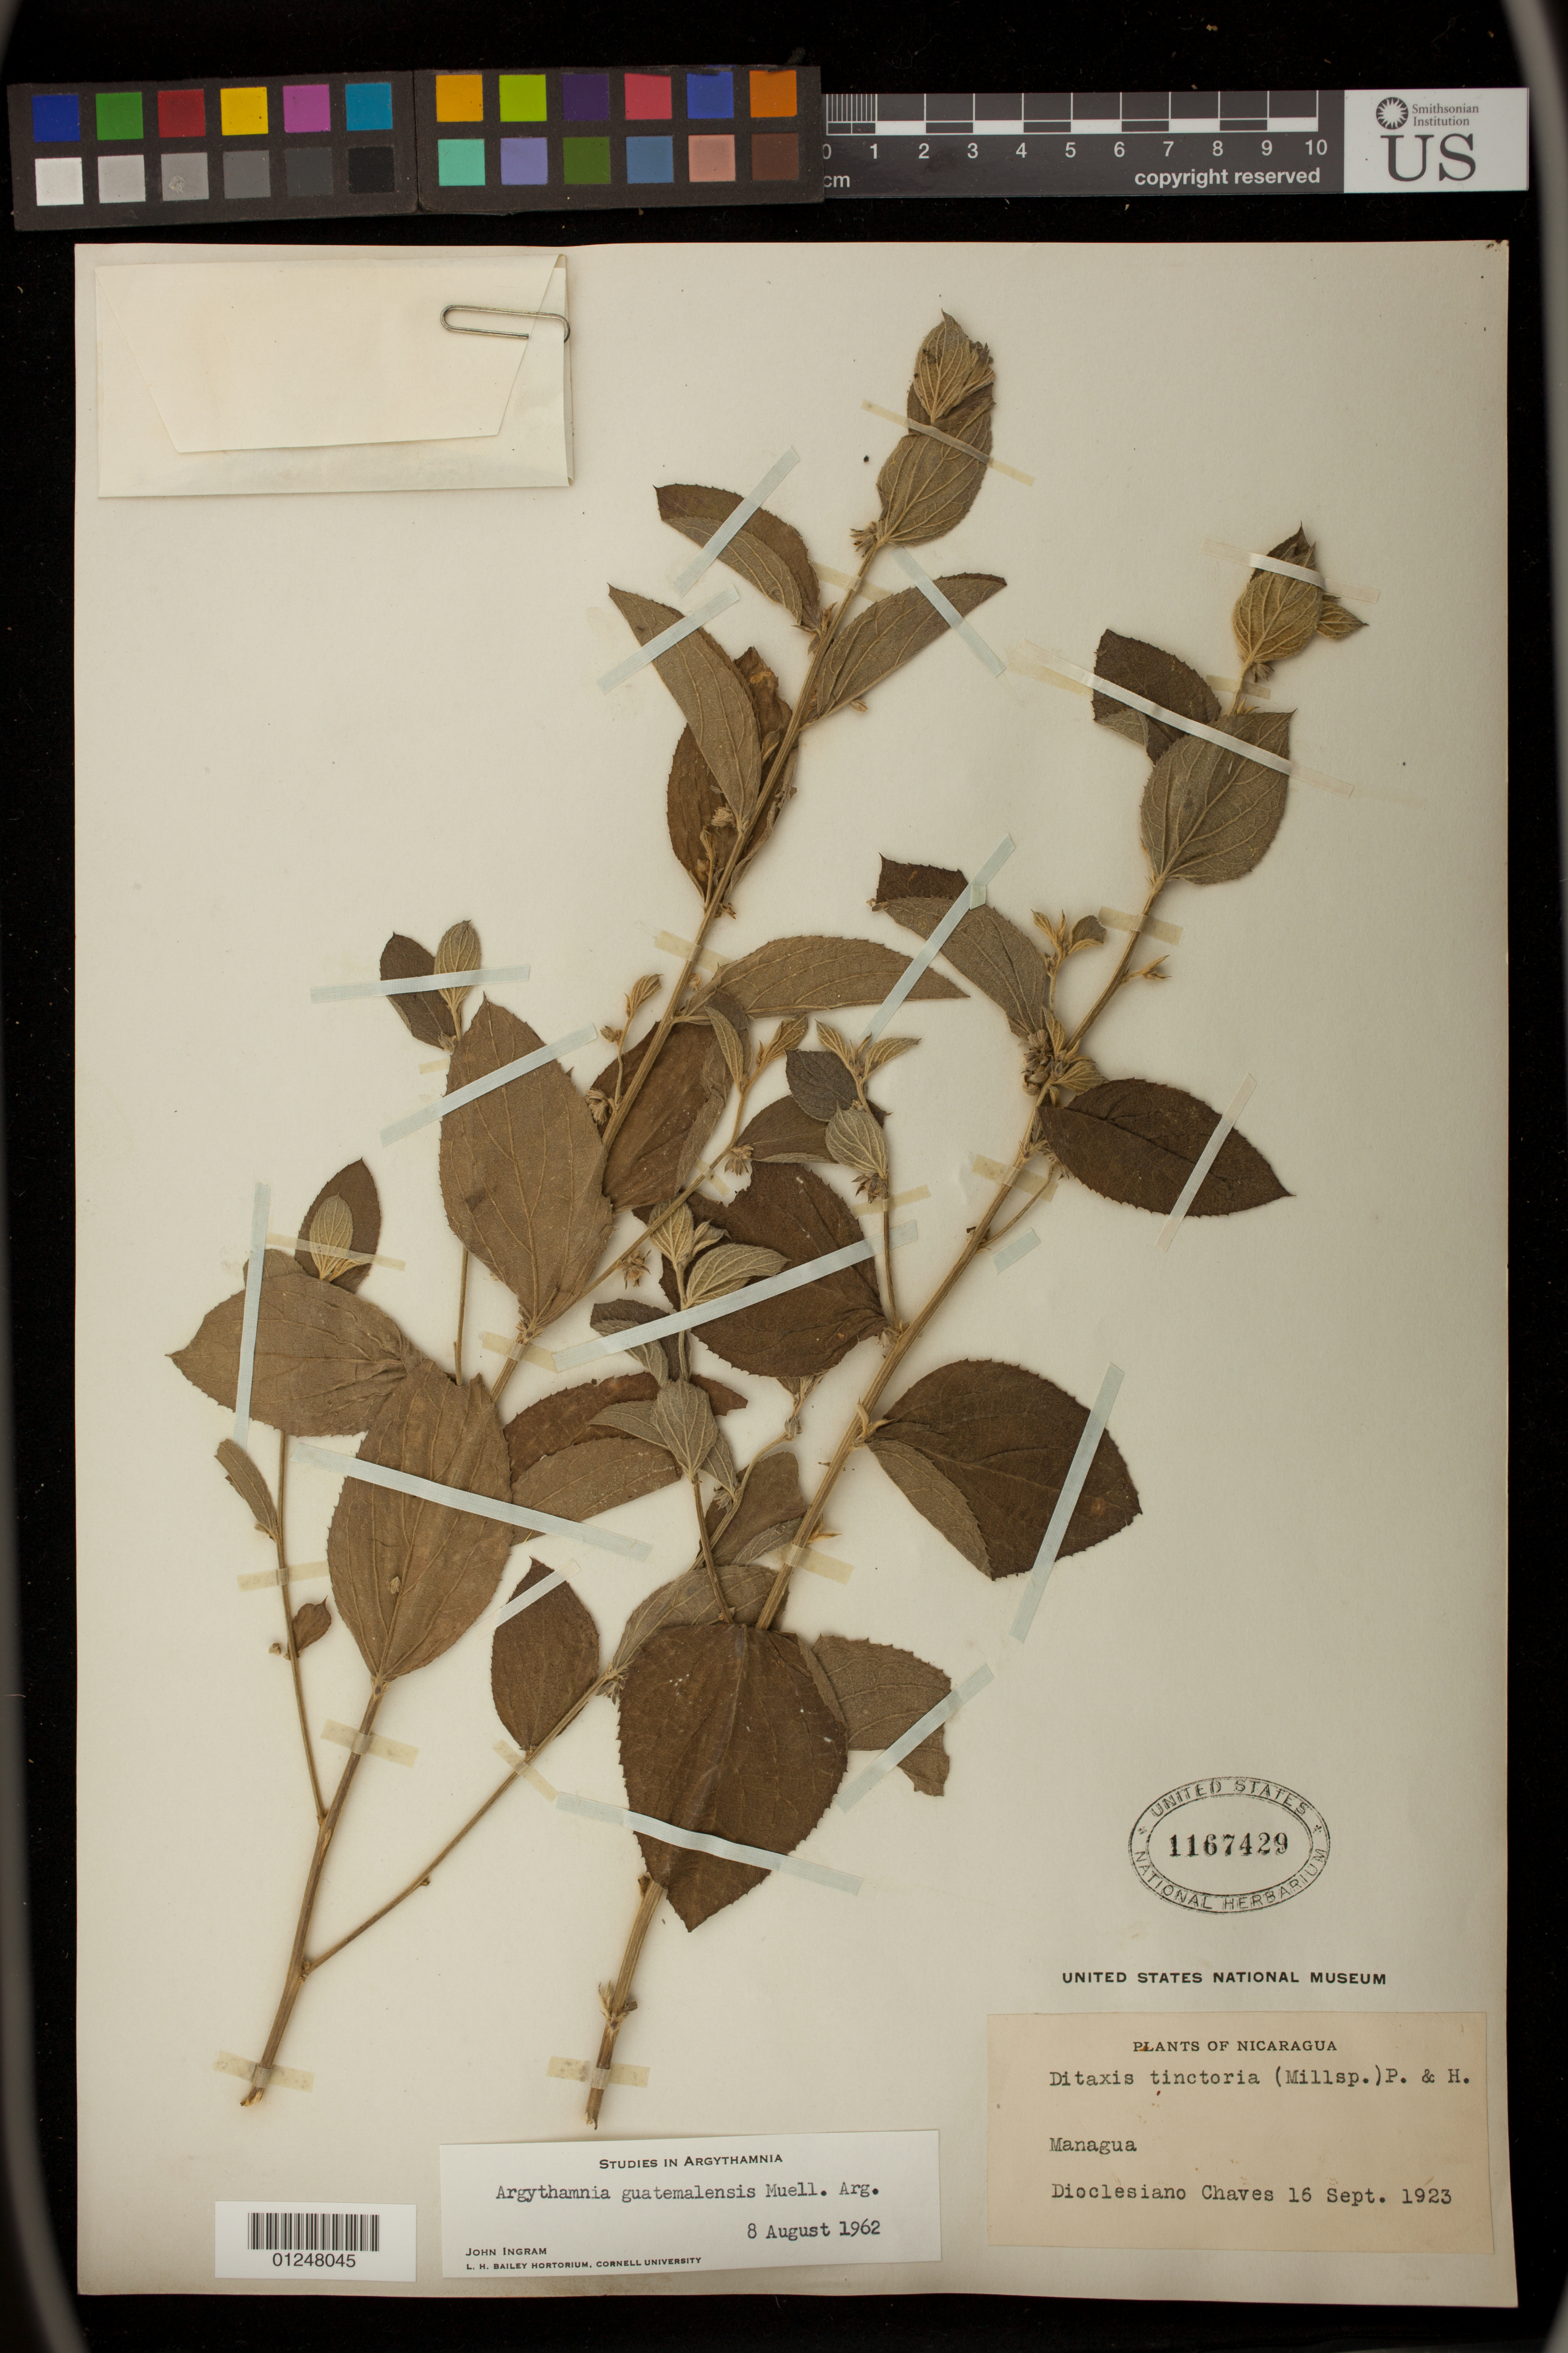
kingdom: Plantae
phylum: Tracheophyta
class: Magnoliopsida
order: Malpighiales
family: Euphorbiaceae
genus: Ditaxis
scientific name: Ditaxis guatemalensis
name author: (Müll. Arg.) Pax & K. Hoffm.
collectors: D. Chaves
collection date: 1923-09-16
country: Nicaragua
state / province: Managua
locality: Managua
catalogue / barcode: US 1167429